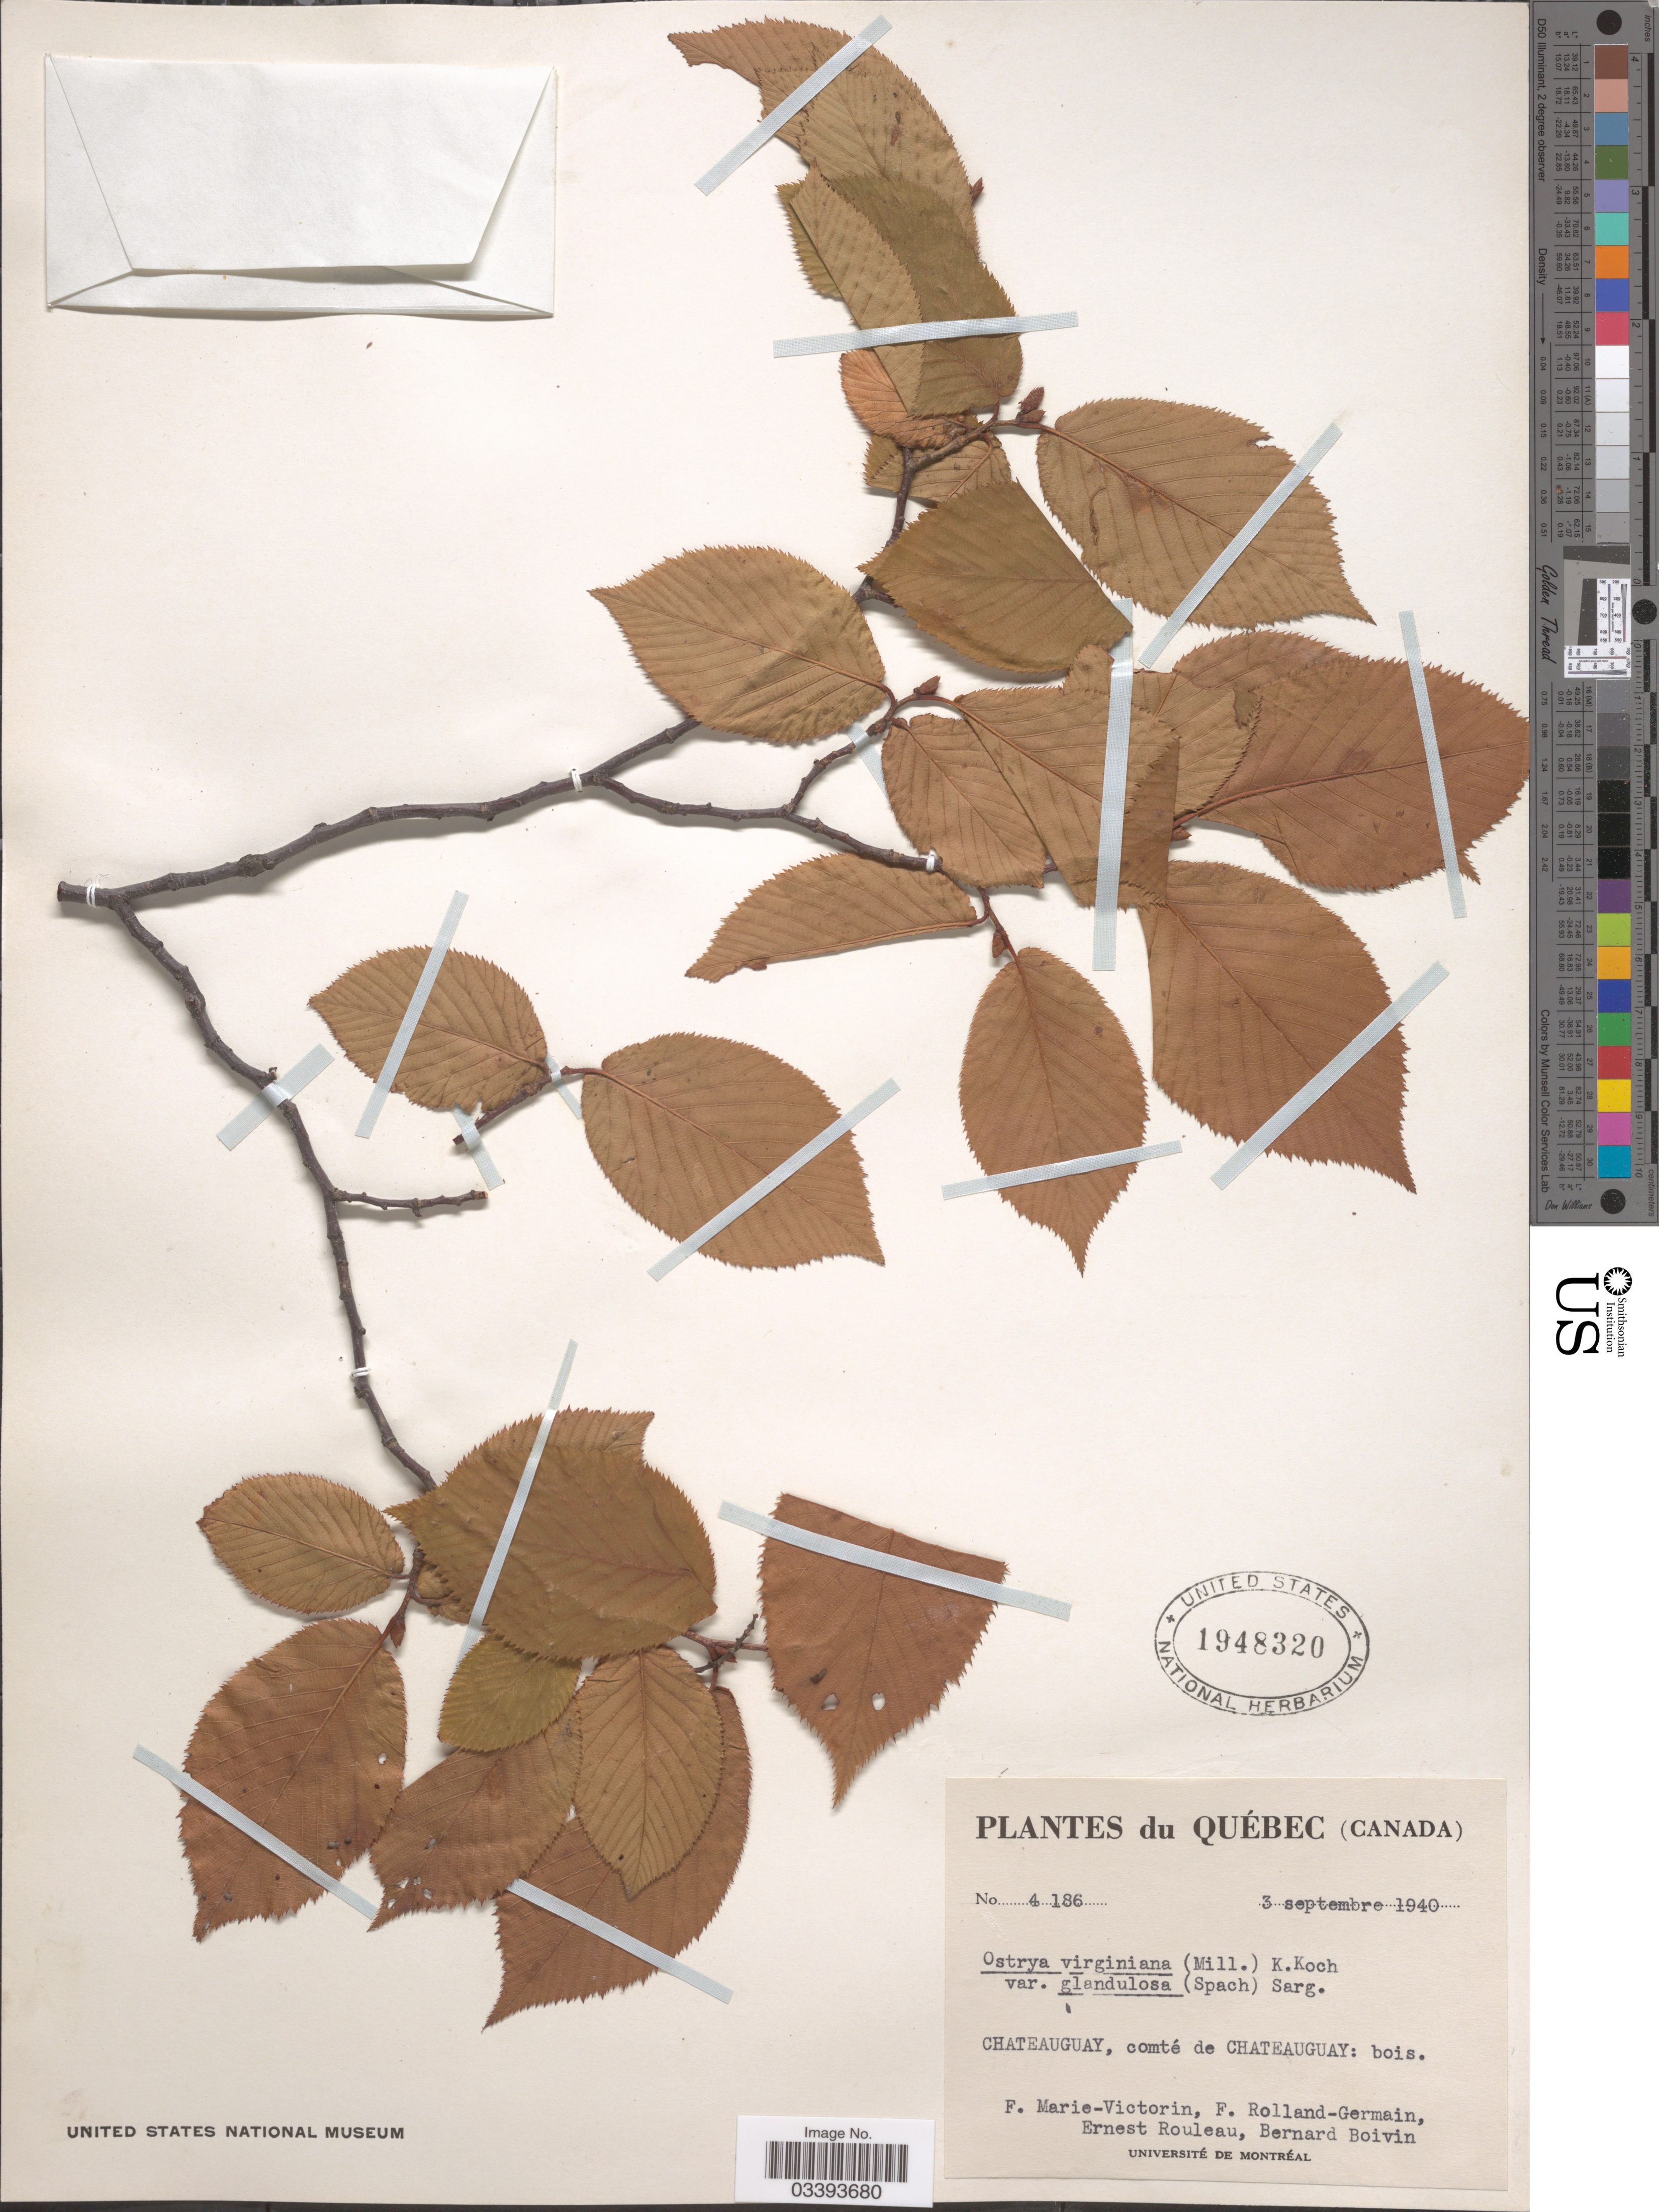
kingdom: Plantae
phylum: Tracheophyta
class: Magnoliopsida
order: Fagales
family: Betulaceae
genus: Ostrya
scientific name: Ostrya virginiana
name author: (Mill.) K. Koch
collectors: F. Marie-Victorin, Rolland-Germain, J. Rouleau & J. R. B. Boivin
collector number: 4186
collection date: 1940-09-03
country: Canada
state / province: Quebec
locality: Chateauguay, comté de Chateauguay.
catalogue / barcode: US 1948320